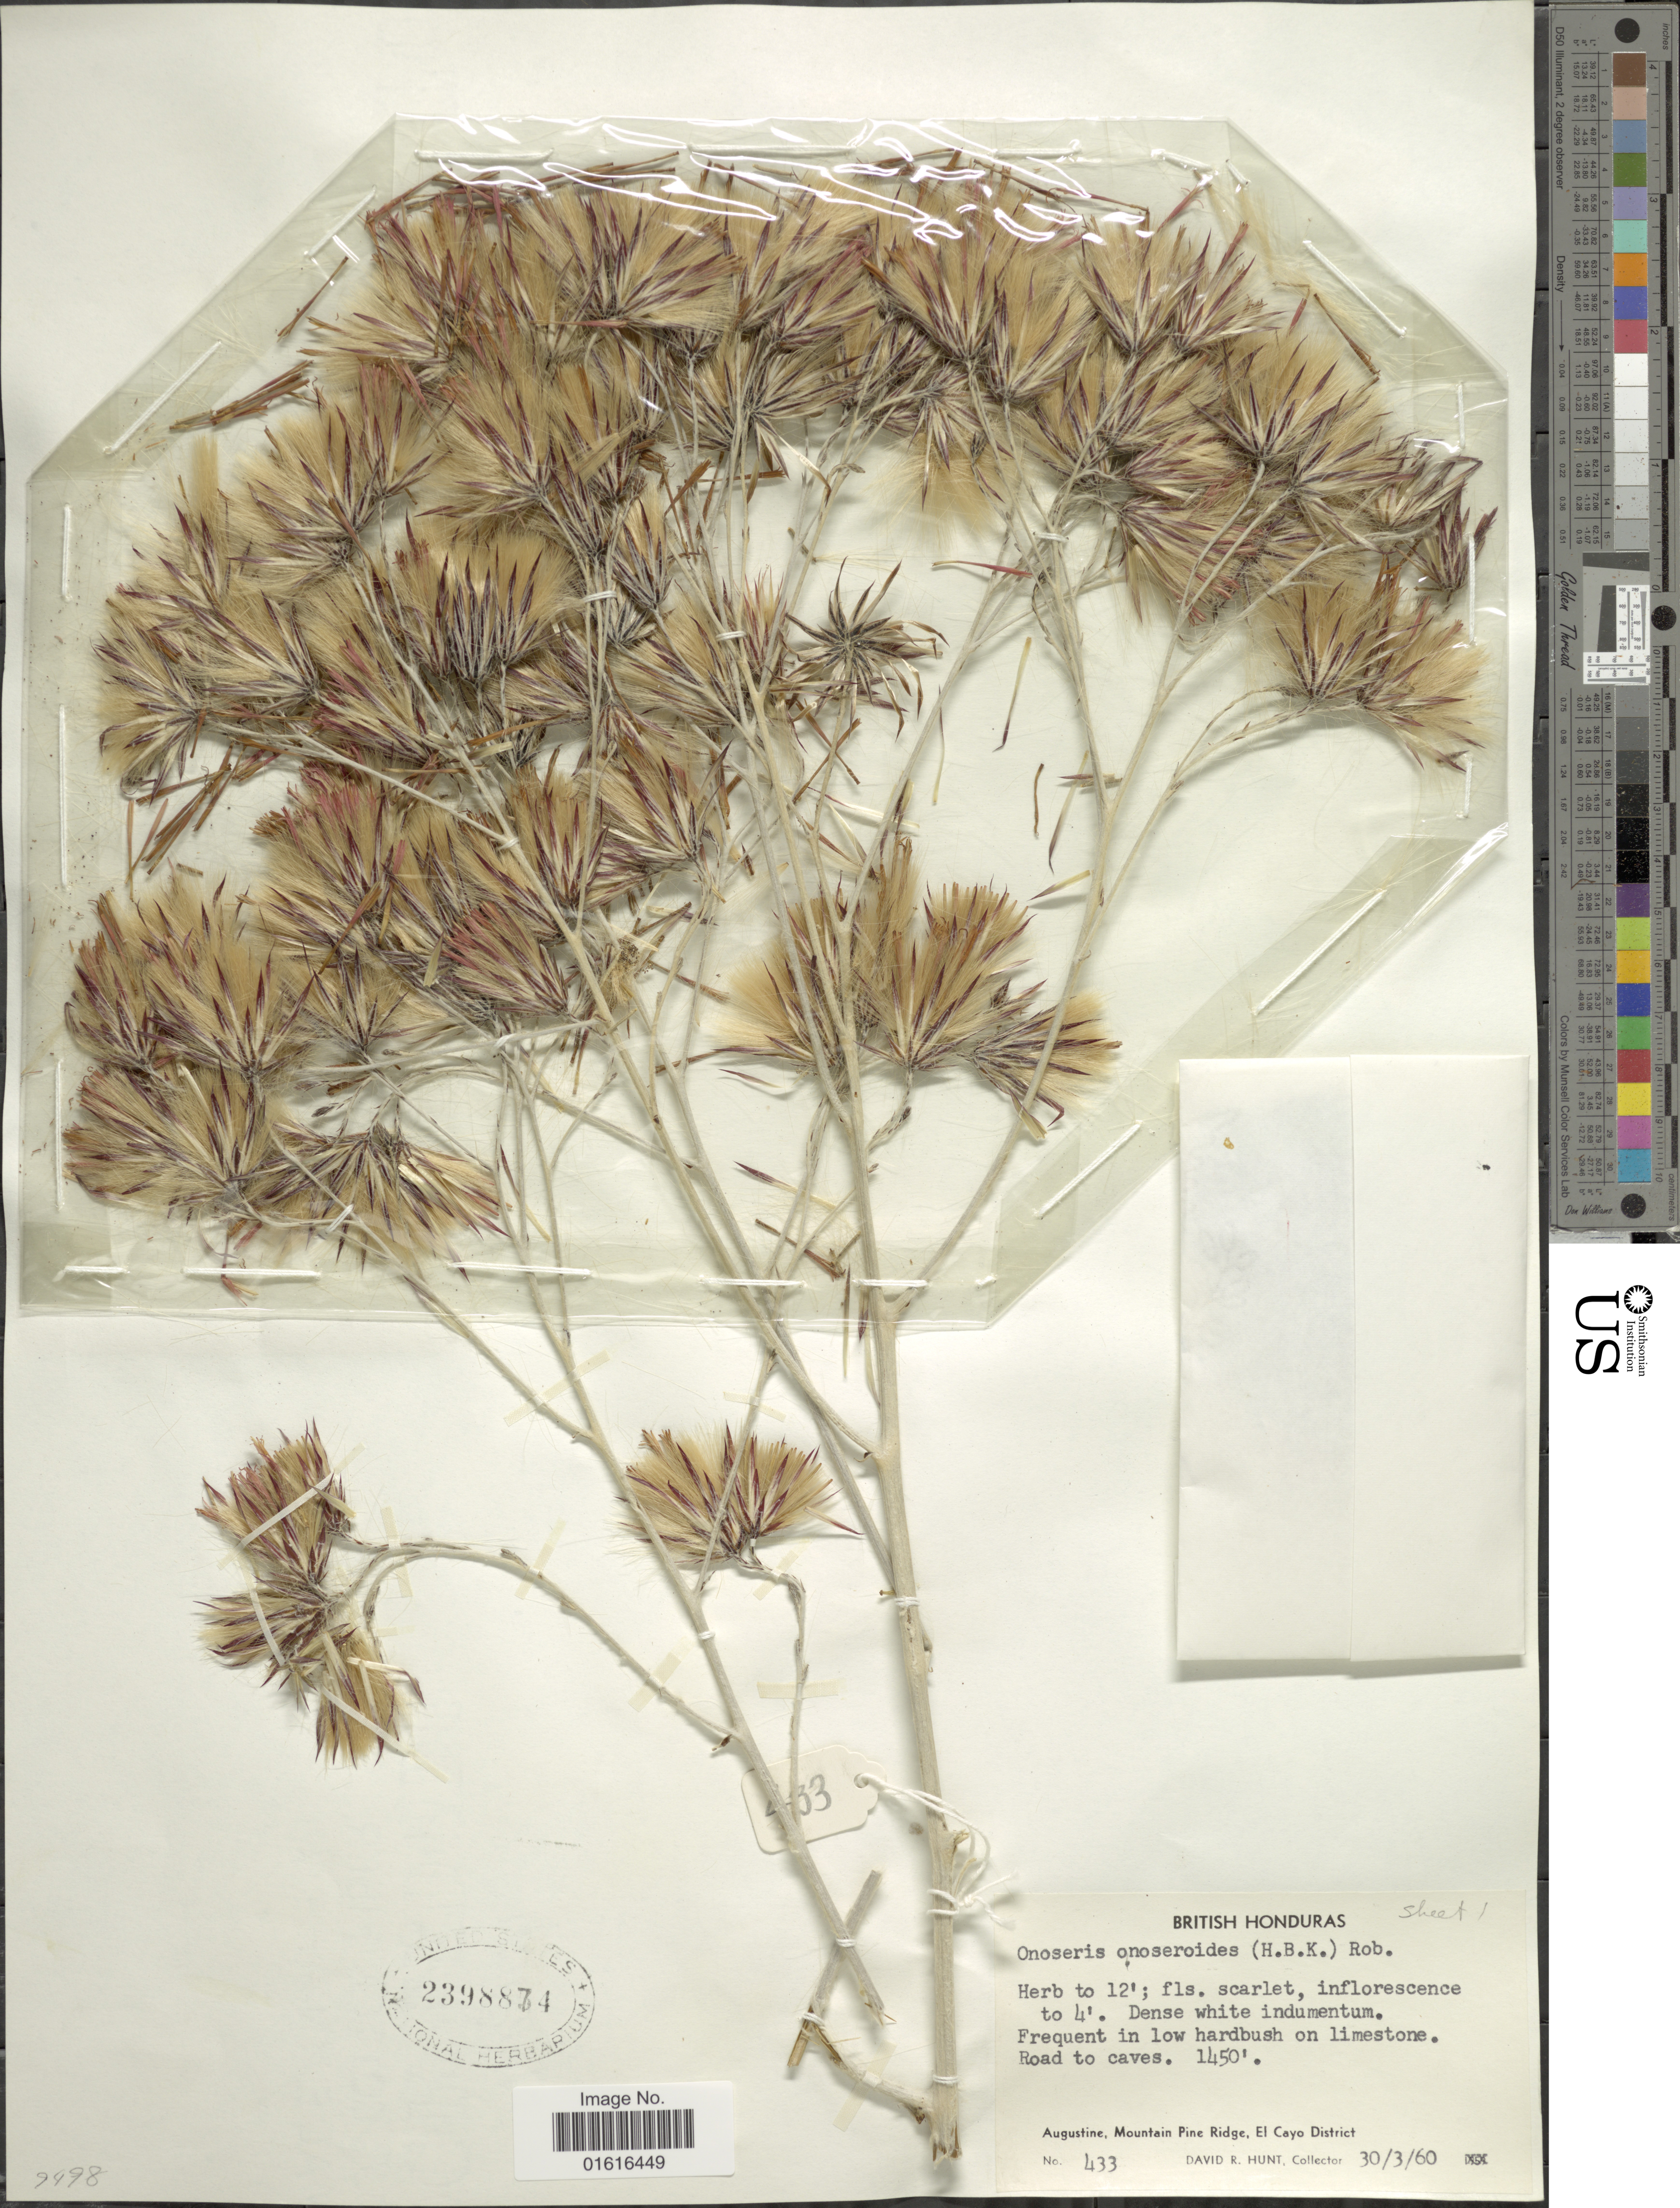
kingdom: Plantae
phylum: Tracheophyta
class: Magnoliopsida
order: Asterales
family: Asteraceae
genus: Onoseris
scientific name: Onoseris onoseroides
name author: (Kunth) B.L. Rob.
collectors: D. R. Hunt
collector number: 433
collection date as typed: Transcribed d/m/y: 30/3/60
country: Belize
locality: British Honduras, Augustine, Mountain Pine Ridge, El Cayo District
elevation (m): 442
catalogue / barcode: US 2398874